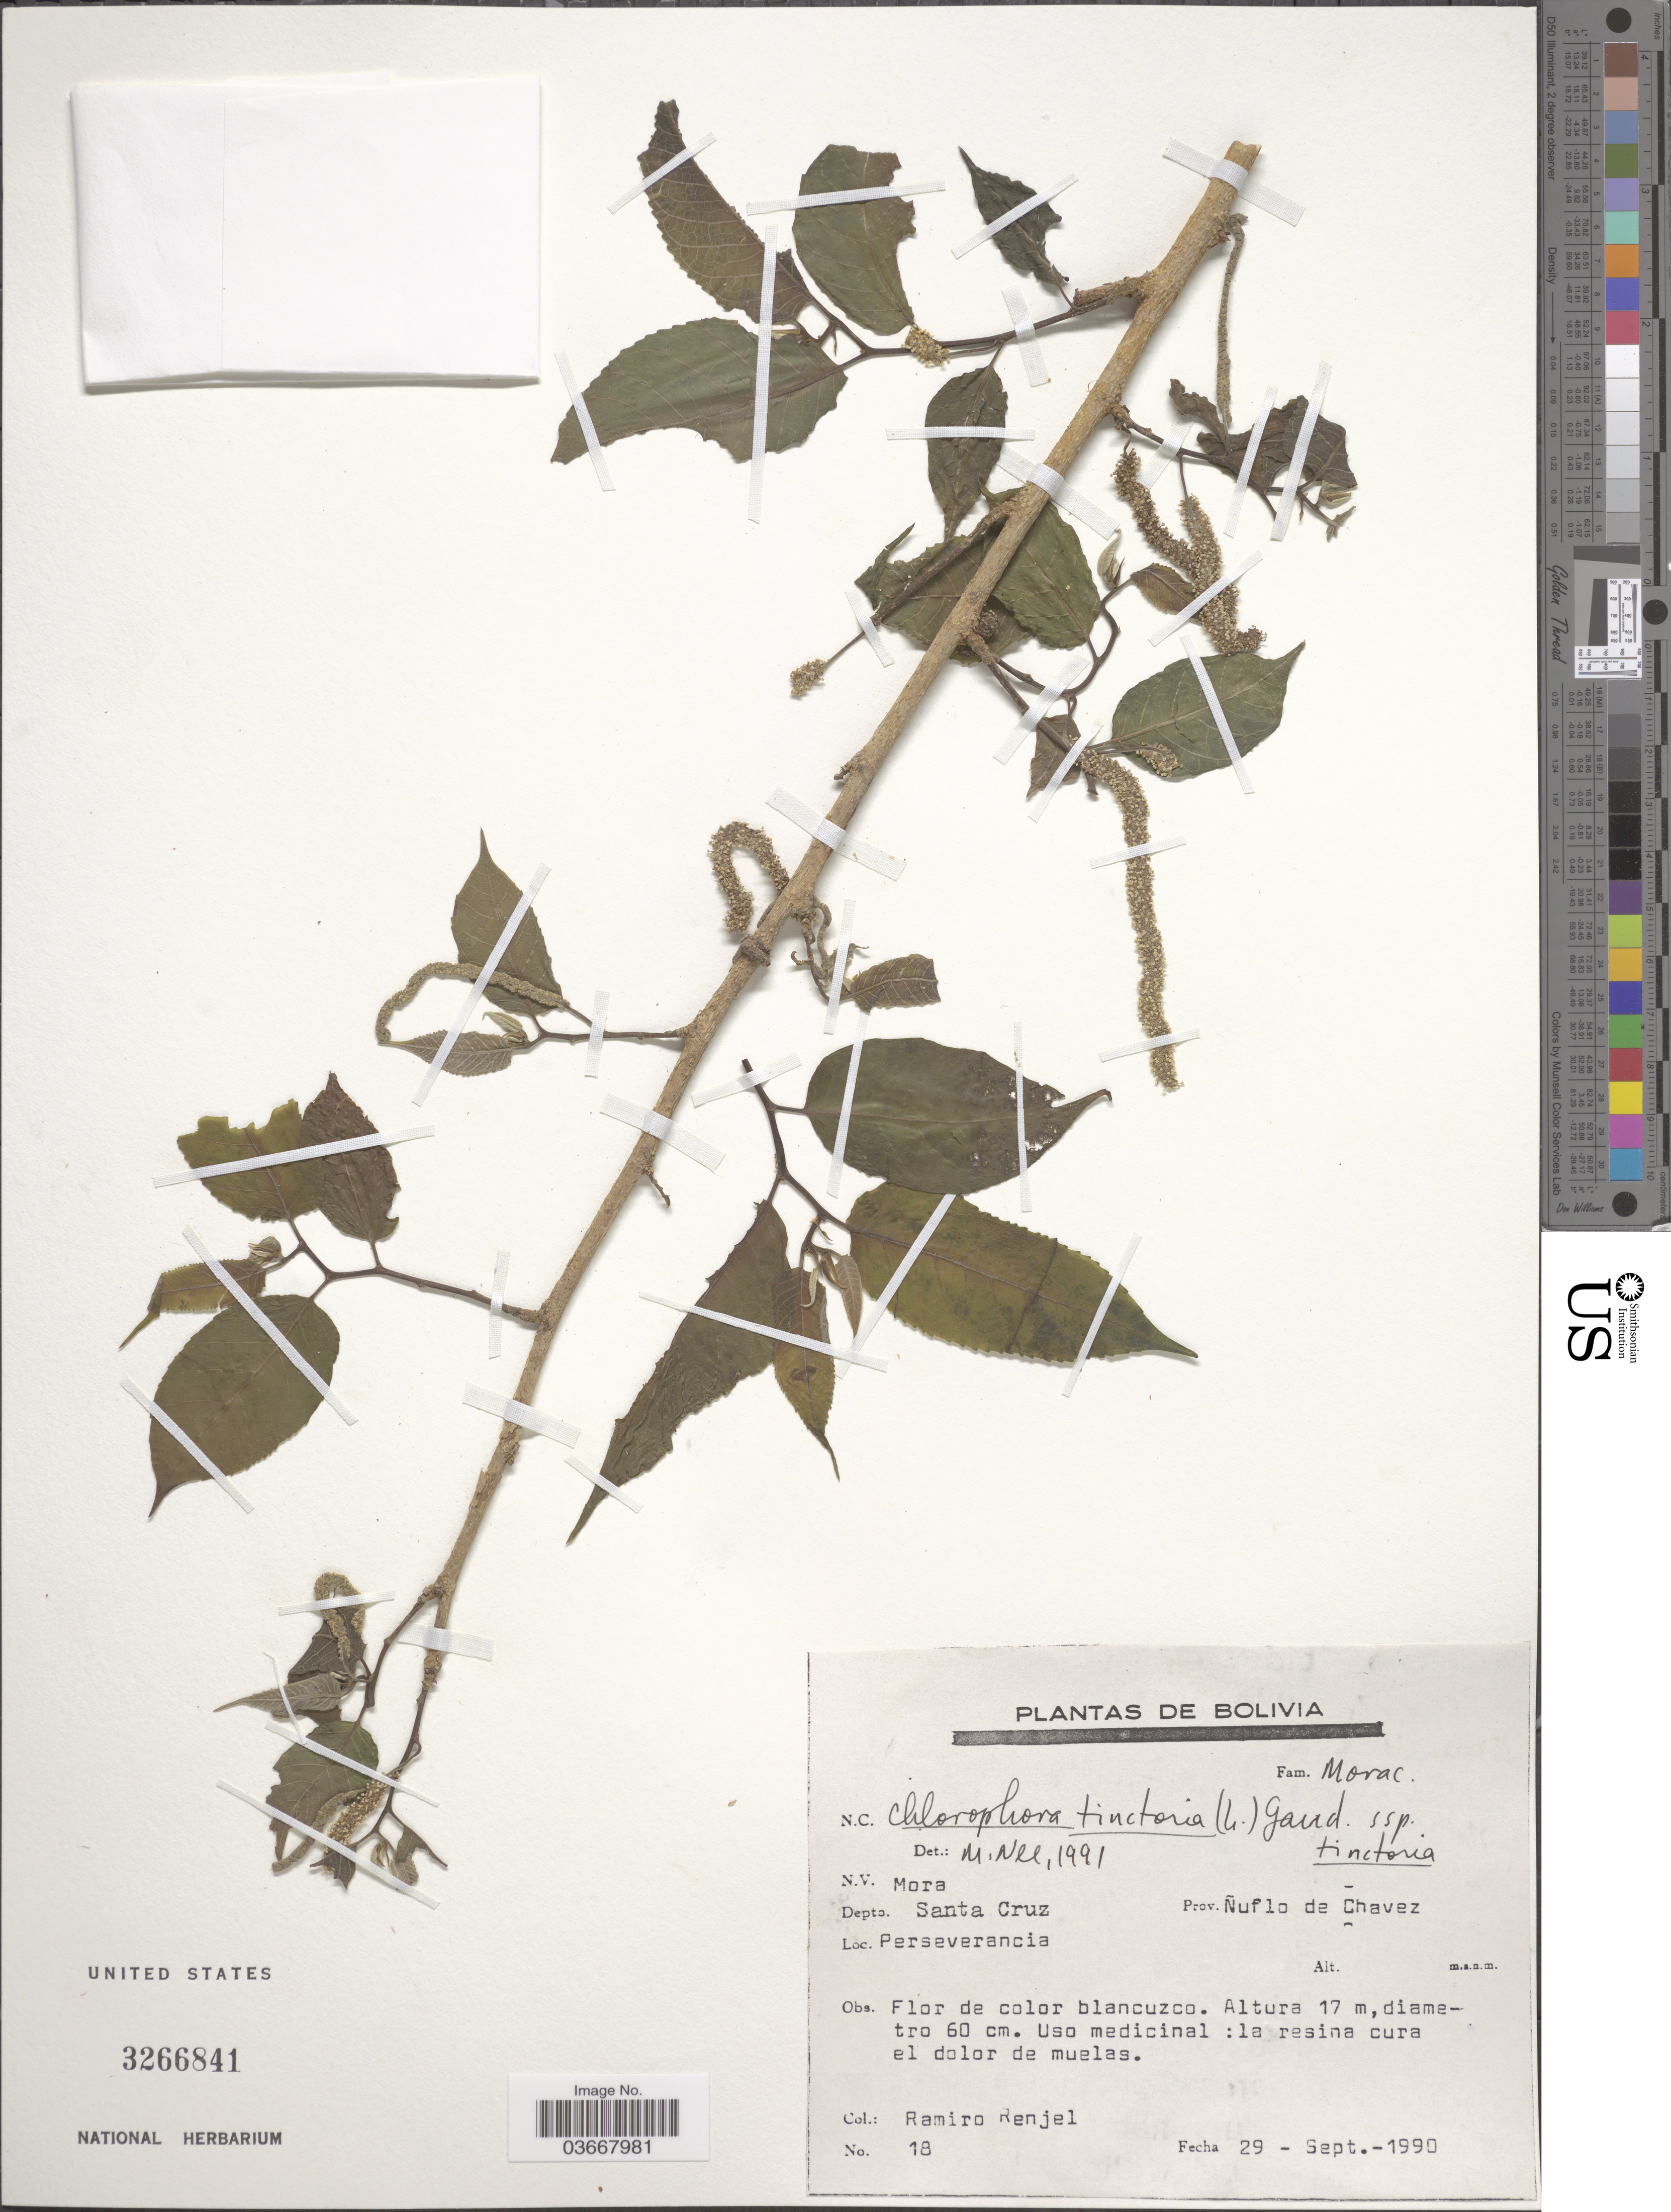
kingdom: Plantae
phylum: Tracheophyta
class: Magnoliopsida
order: Rosales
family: Moraceae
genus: Maclura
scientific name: Maclura tinctoria subsp. tinctoria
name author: (L.) D. Don ex Steud.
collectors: R. Renjel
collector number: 18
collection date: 1990-09-29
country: Bolivia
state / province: Santa Cruz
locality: Depto. Santa Cruz. Prov. Ñuflo de Chavez. Perseverencia.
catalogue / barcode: US 3266841